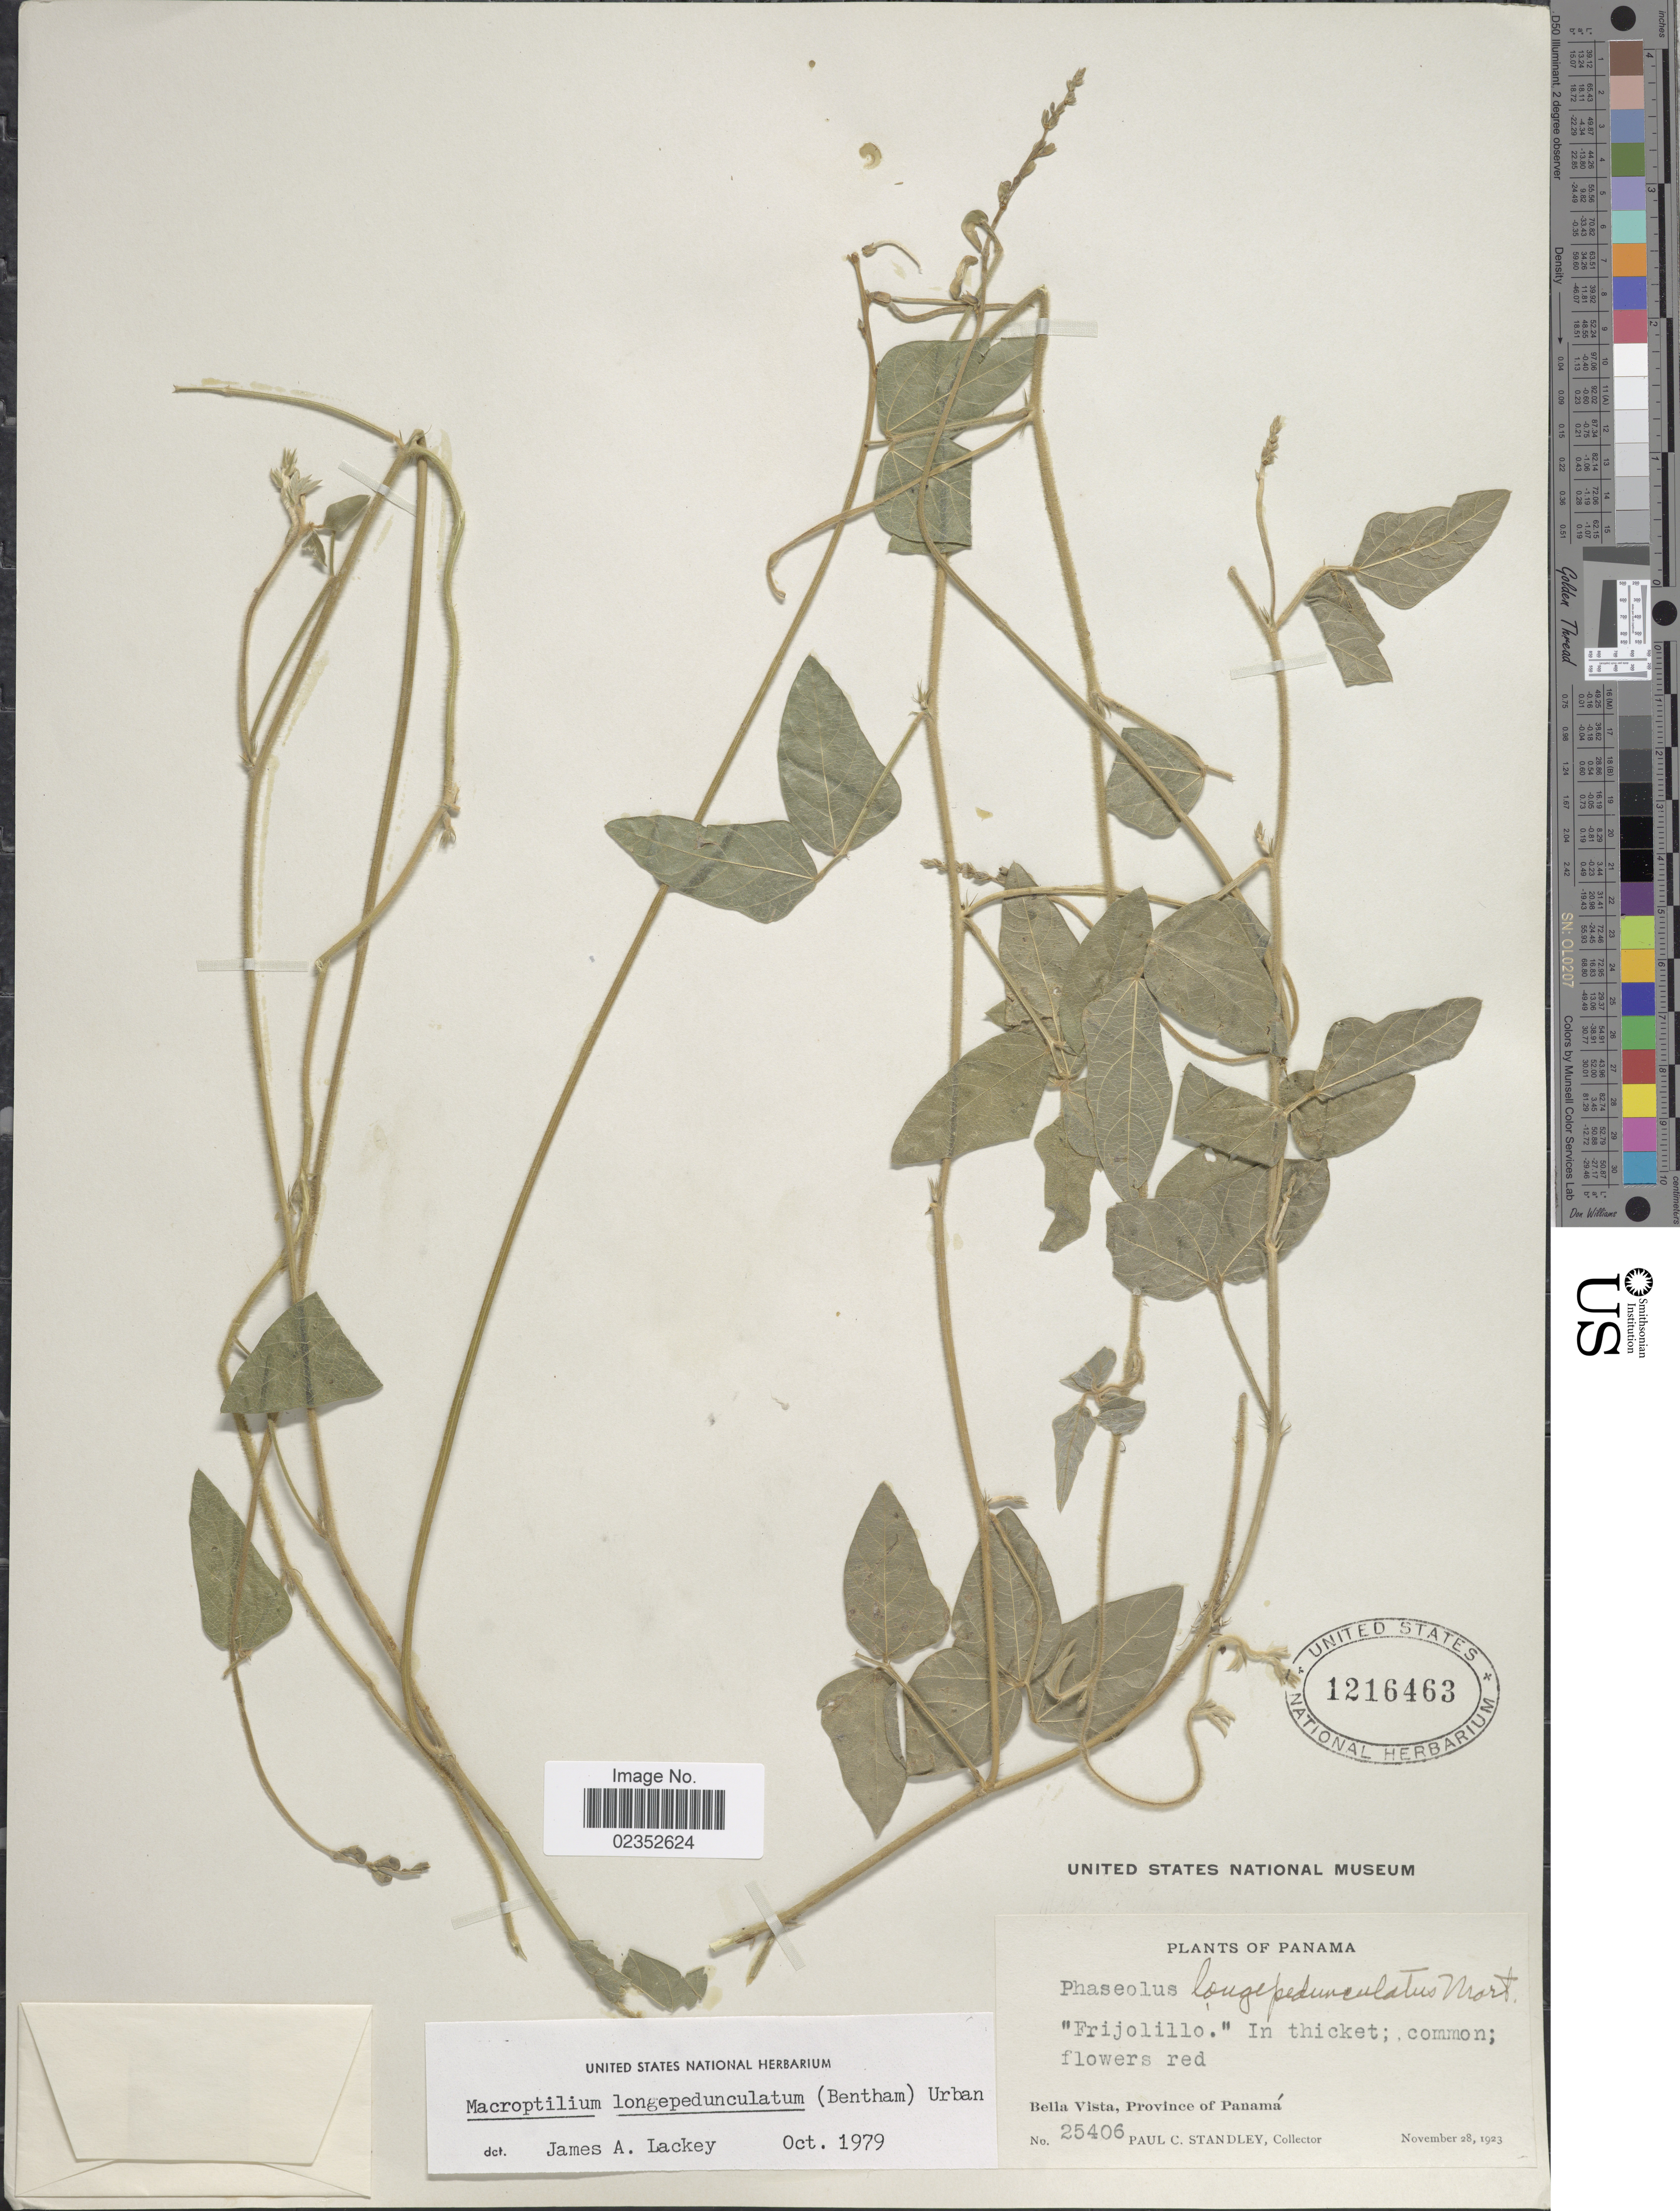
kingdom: Plantae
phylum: Tracheophyta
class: Magnoliopsida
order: Fabales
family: Fabaceae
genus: Macroptilium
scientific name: Macroptilium longepedunculatum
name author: (Benth.) Urb.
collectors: P. C. Standley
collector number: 25406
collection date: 1923-11-28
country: Panama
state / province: Panamá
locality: Bella Vista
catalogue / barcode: US 1216463